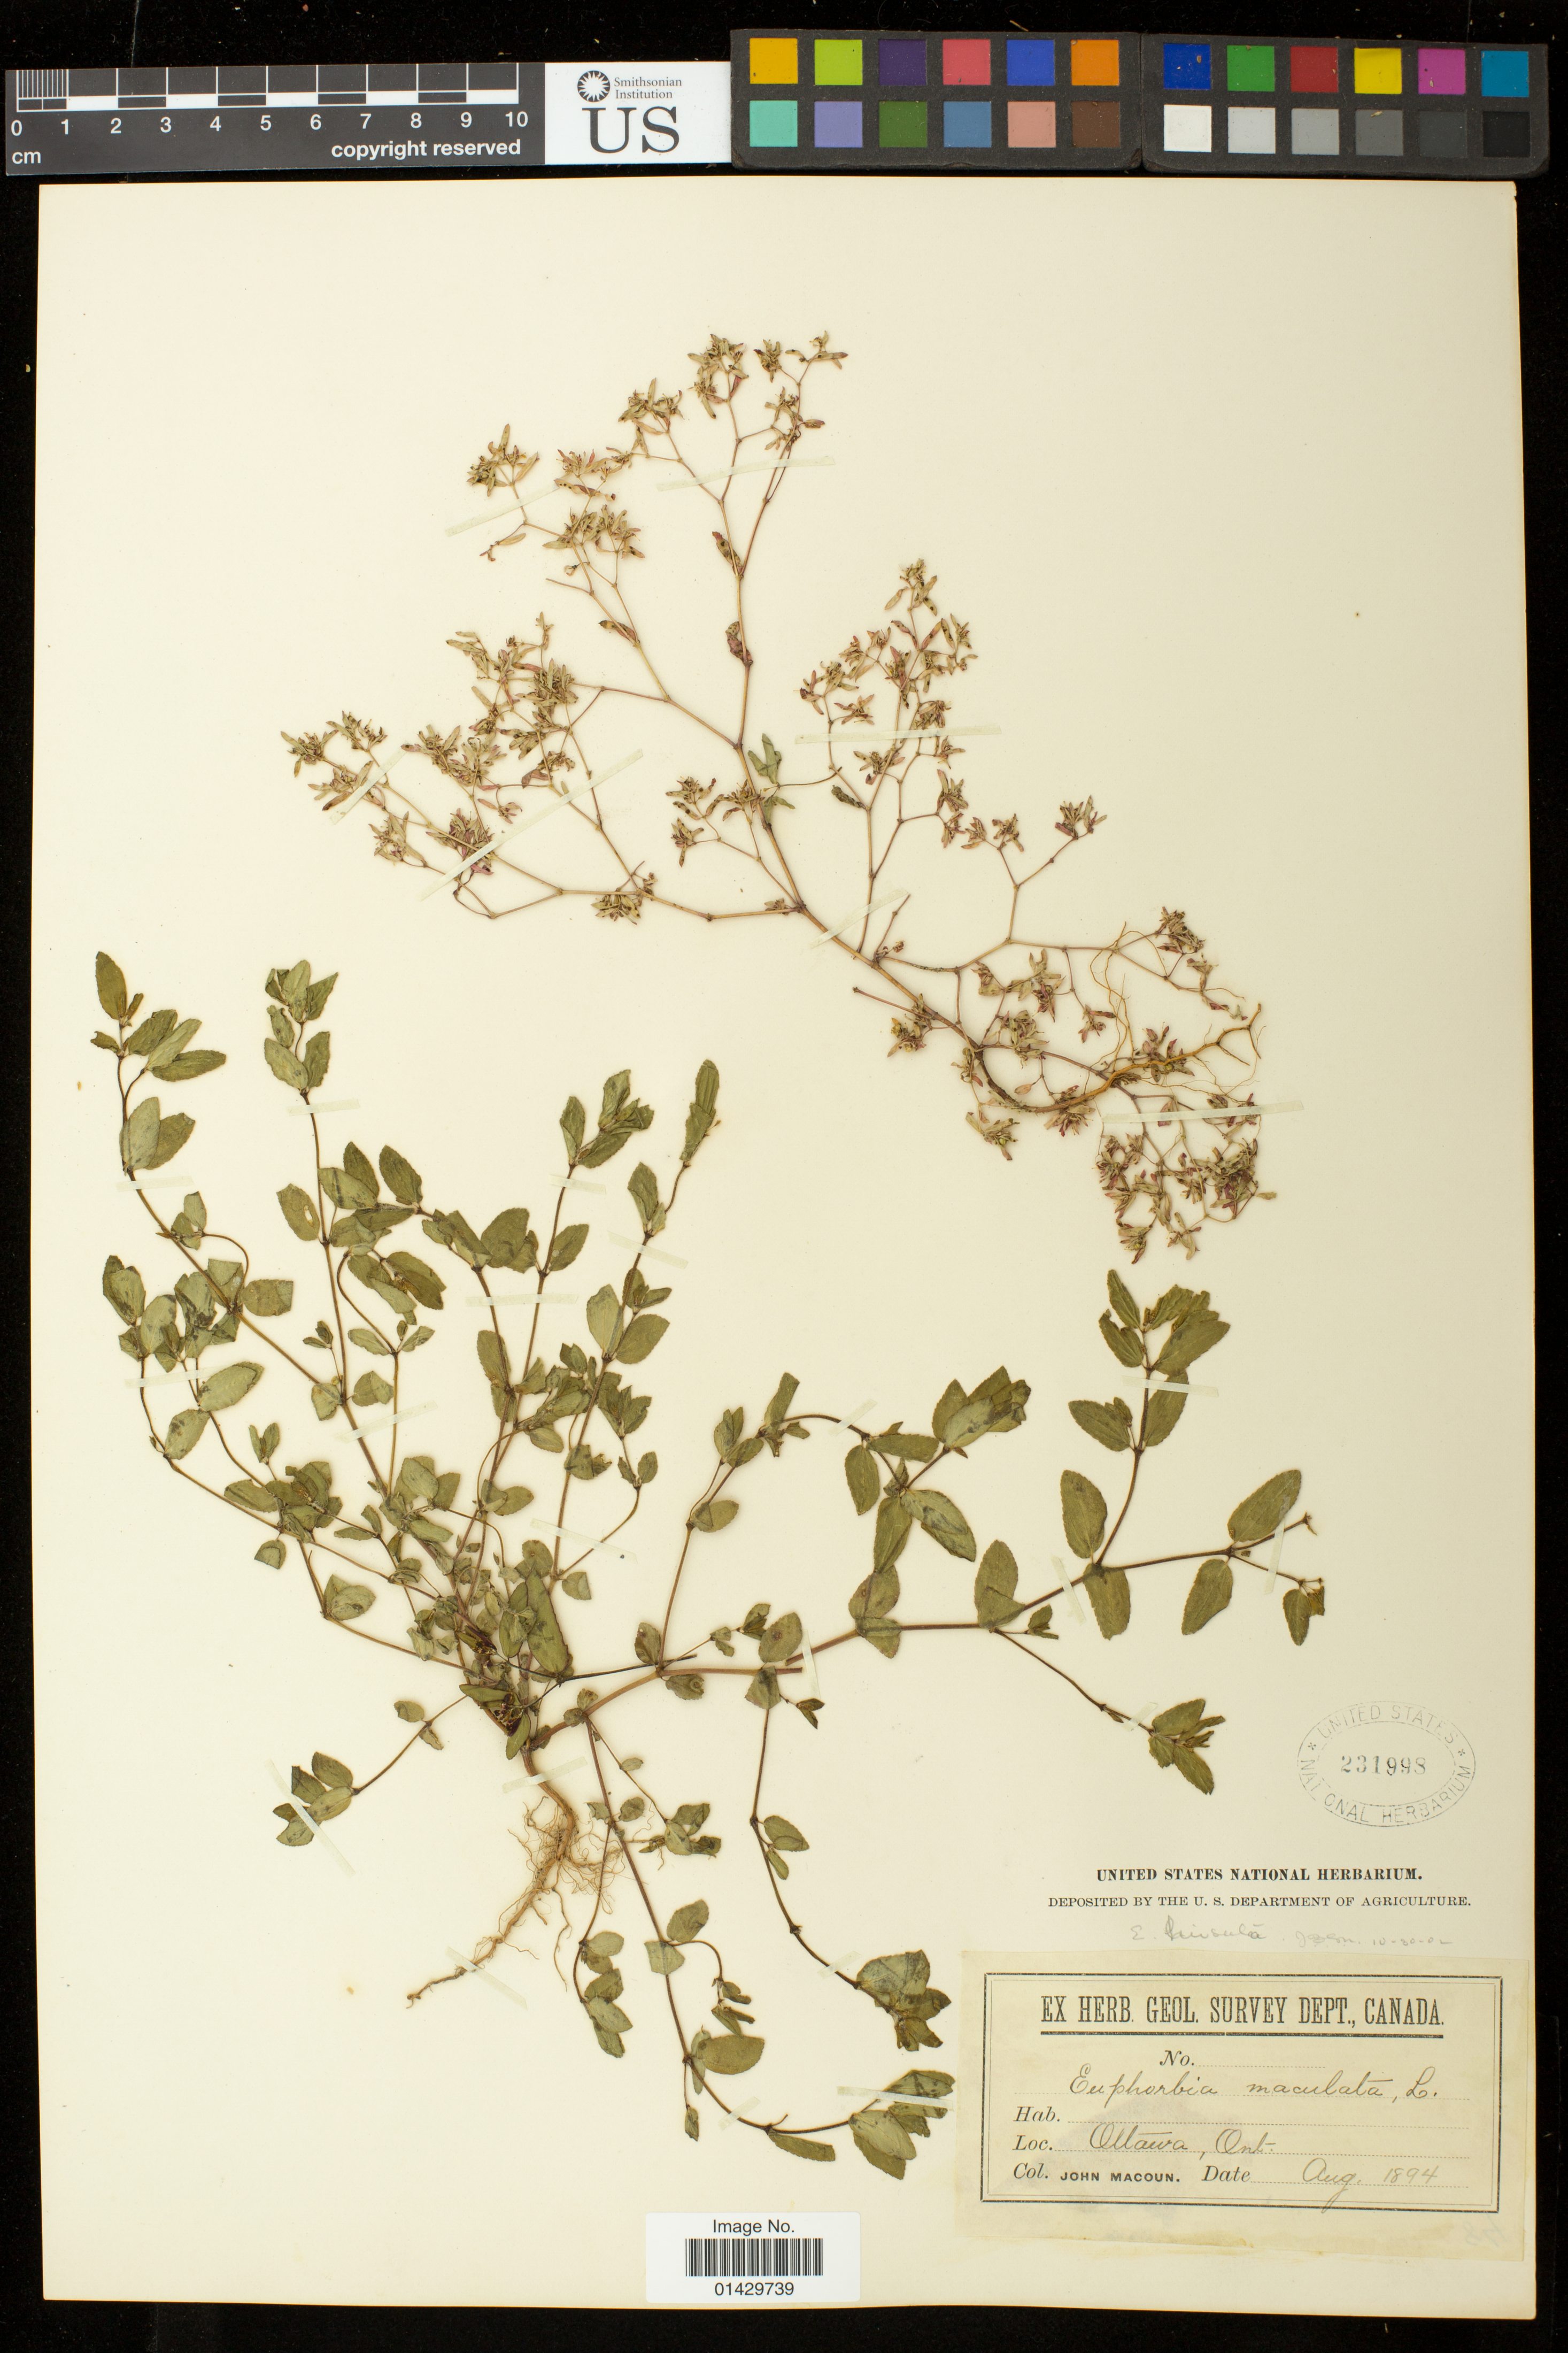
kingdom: Plantae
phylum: Tracheophyta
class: Magnoliopsida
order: Malpighiales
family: Euphorbiaceae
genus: Euphorbia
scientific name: Euphorbia vermiculata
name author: Raf.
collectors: J. Macoun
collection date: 1894-08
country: Canada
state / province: Ontario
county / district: Ottawa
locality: Ottawa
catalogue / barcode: US 231998